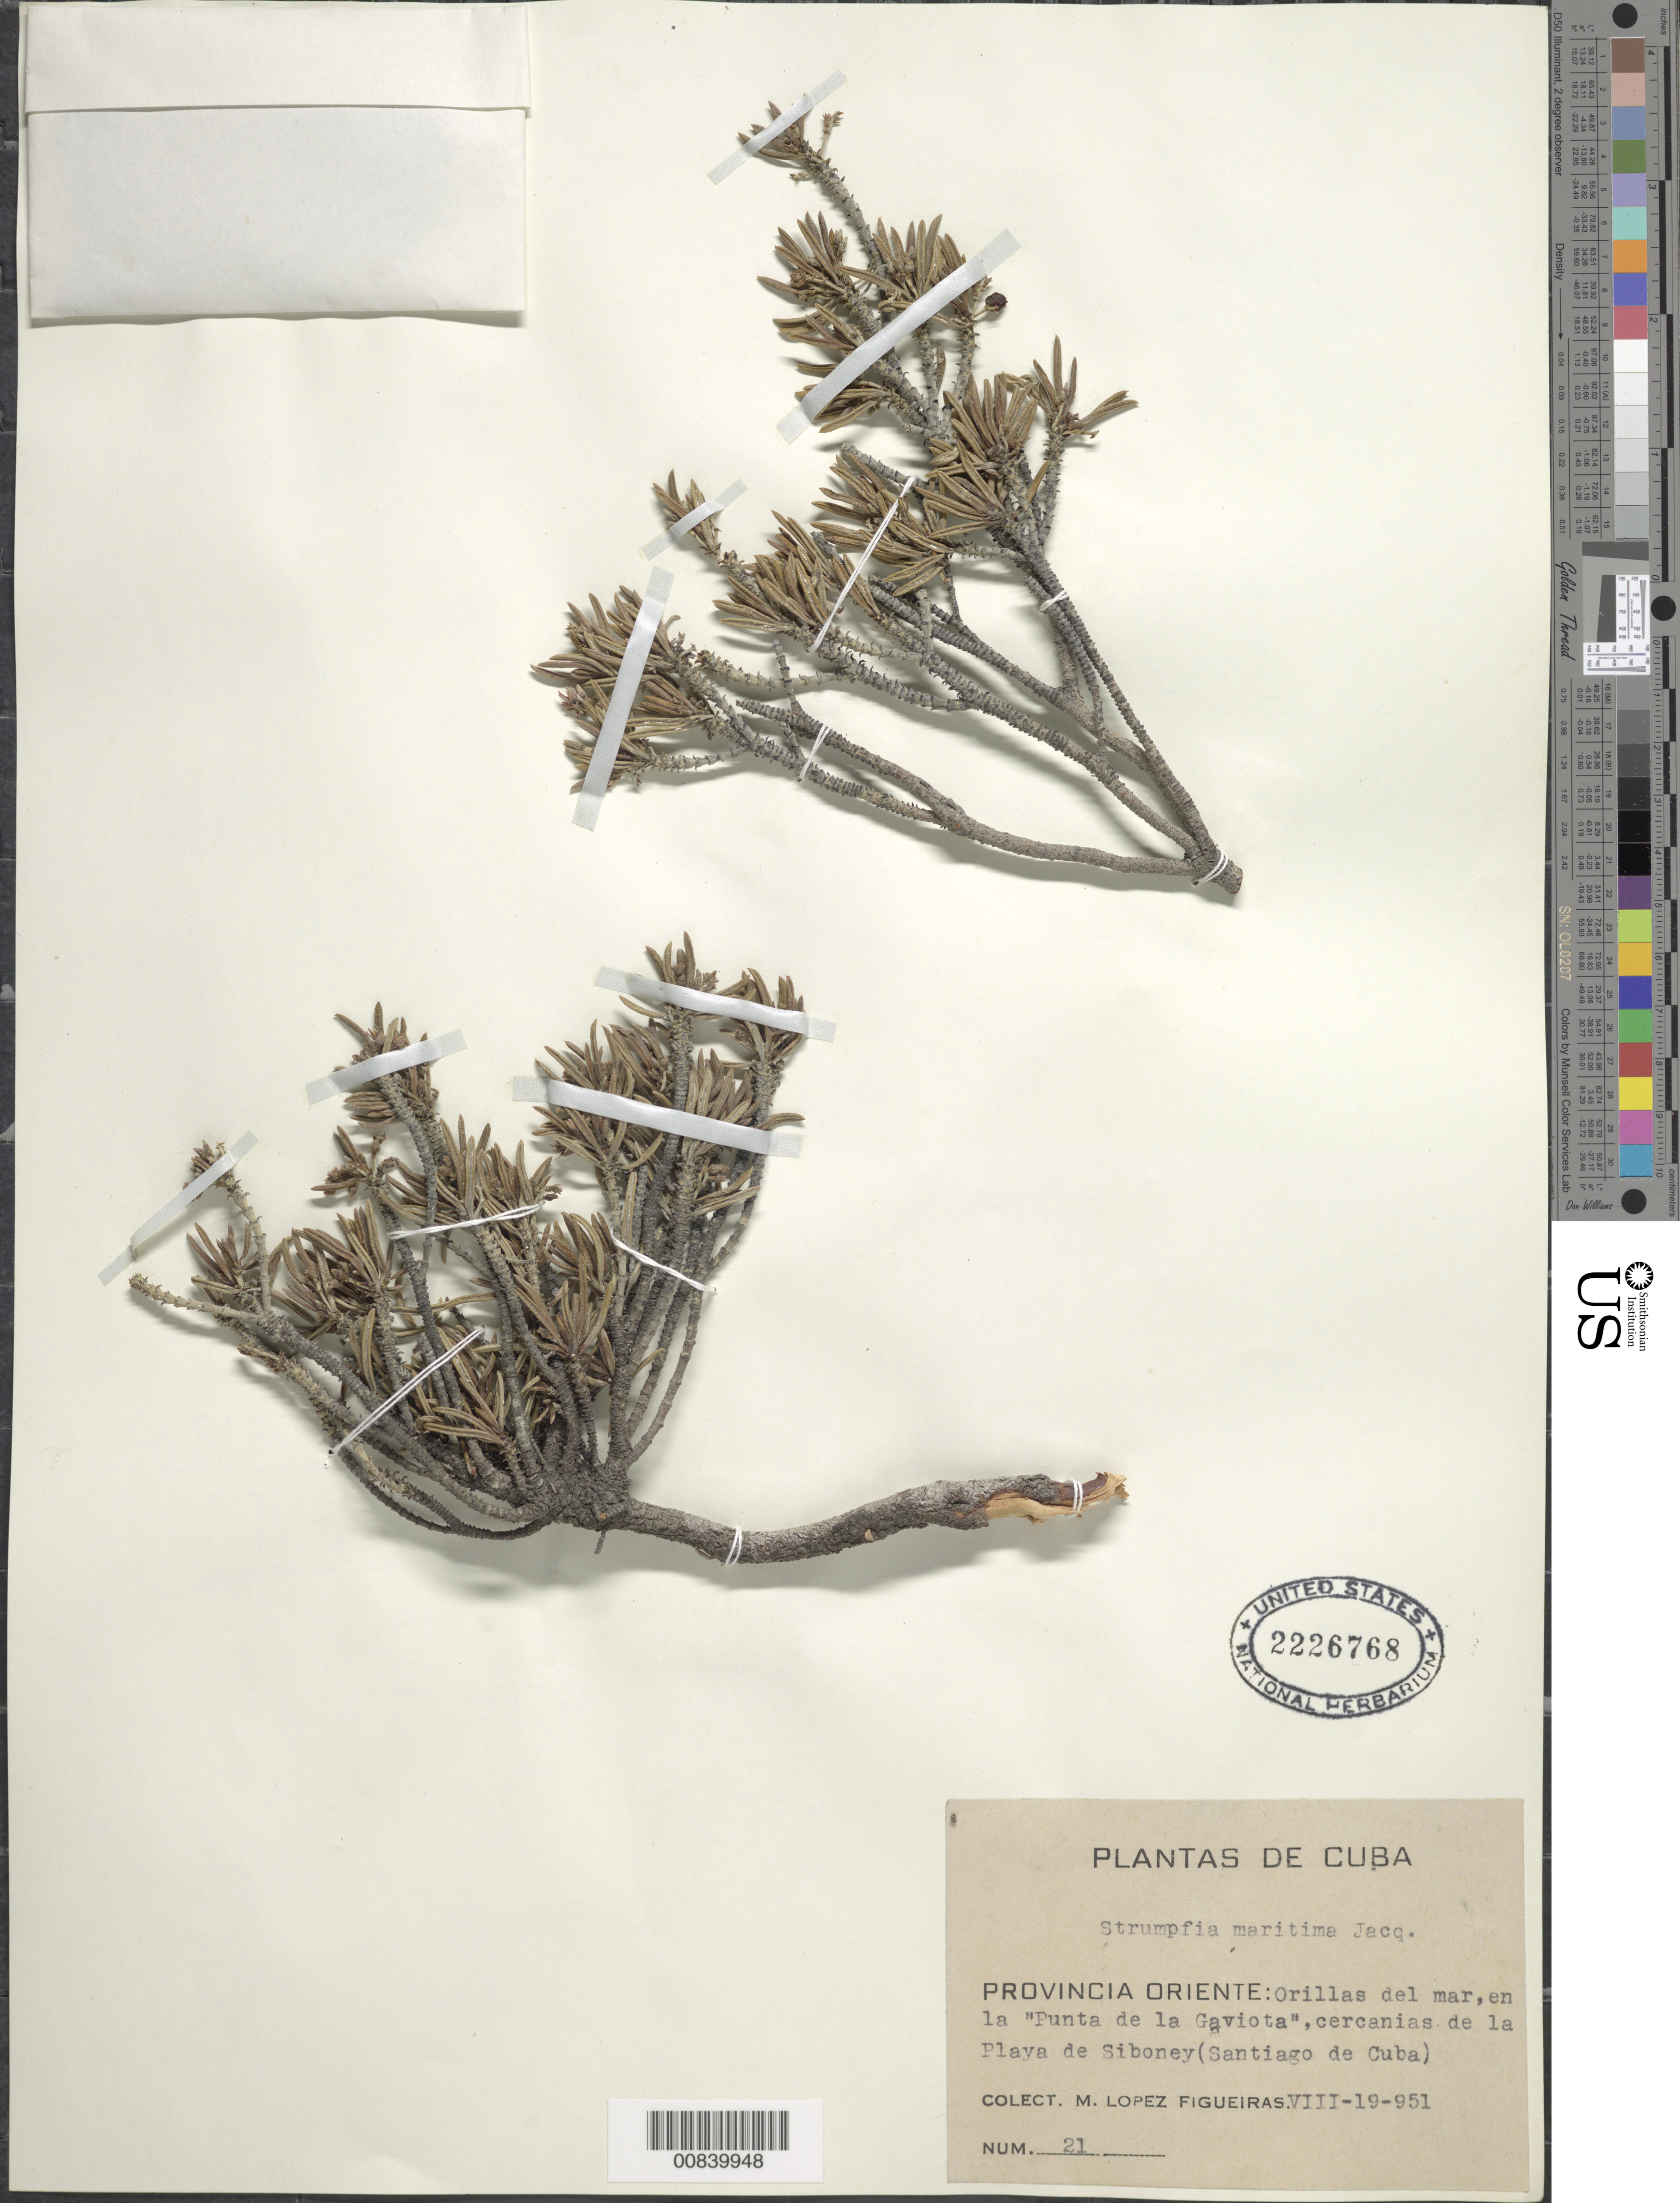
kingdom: Plantae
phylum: Tracheophyta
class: Magnoliopsida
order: Gentianales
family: Rubiaceae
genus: Strumpfia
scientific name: Strumpfia maritima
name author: Jacq.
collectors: M. López Figueiras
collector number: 21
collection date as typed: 19 Aug 1951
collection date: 1951-08-19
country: Cuba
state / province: Oriente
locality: Orillas del mar, en la "Punta de la Gaviota", cercanias de la Playa de Siboney (Santiago de Cuba)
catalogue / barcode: US 2226768